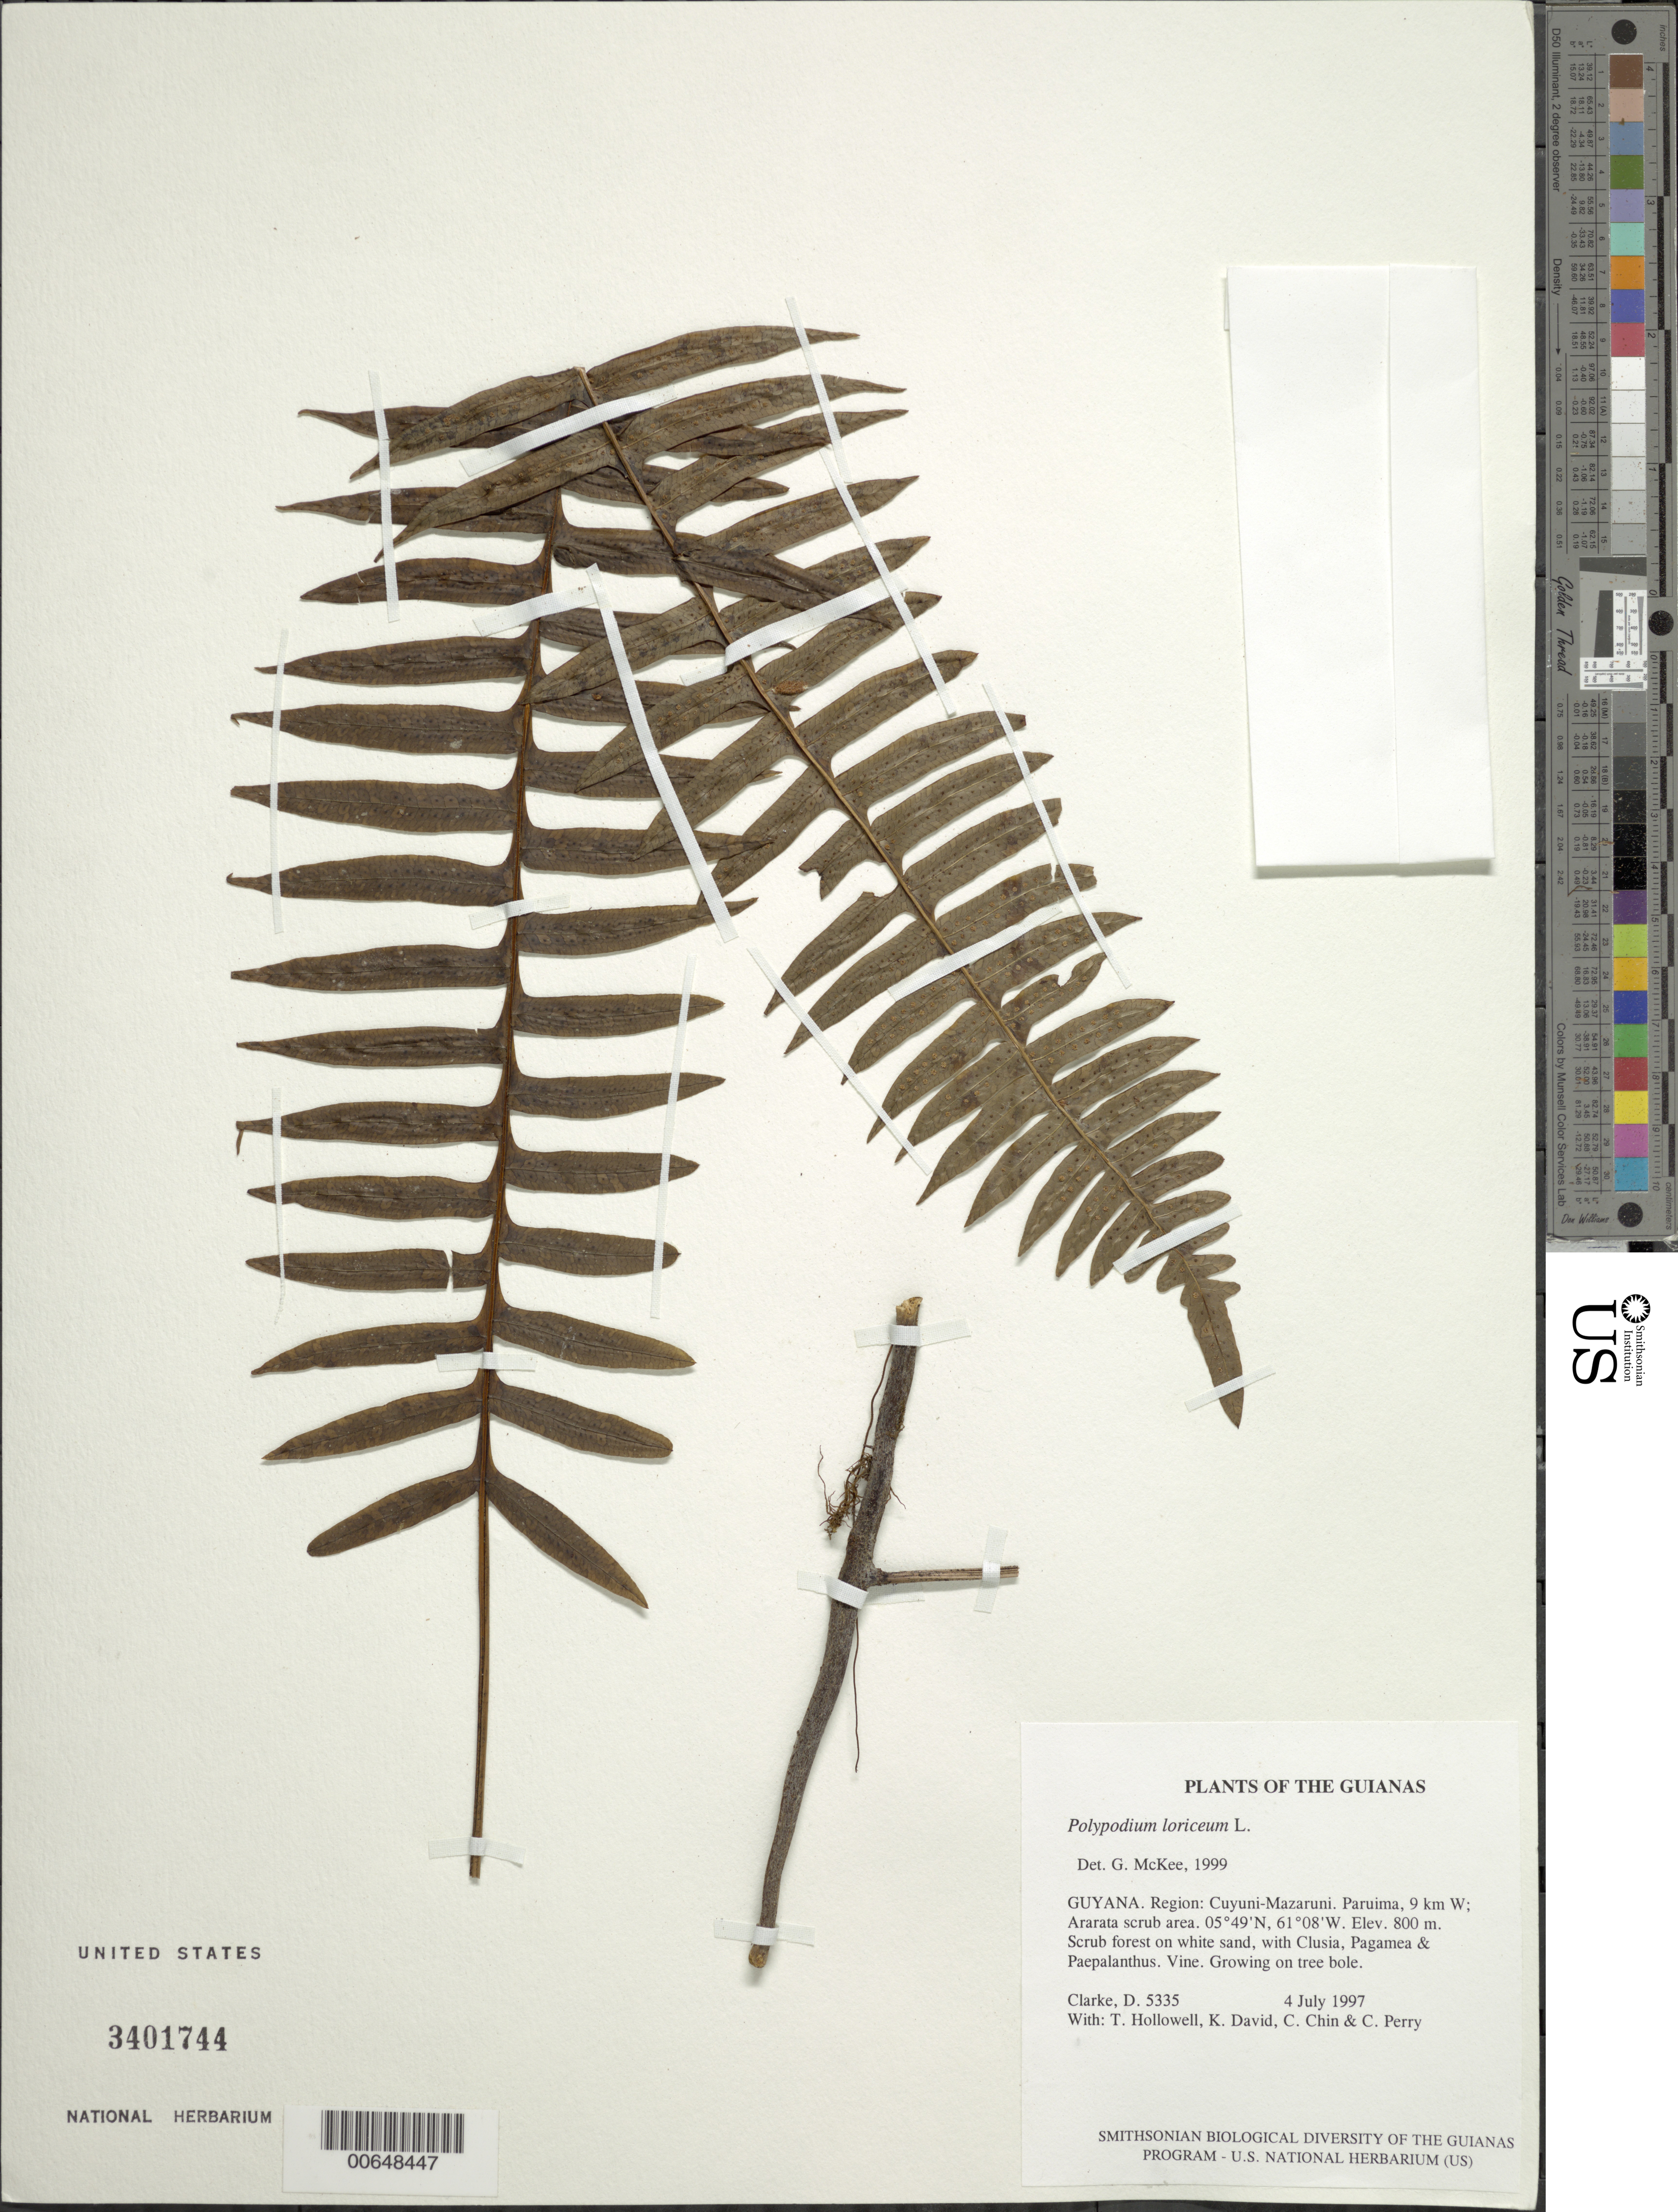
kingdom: Plantae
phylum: Tracheophyta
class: Polypodiopsida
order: Polypodiales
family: Polypodiaceae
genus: Serpocaulon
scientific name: Serpocaulon loriceum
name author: (L.) A.R. Sm.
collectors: H. D. Clarke, T. Hollowell, K. David, C. Chin & C. Perry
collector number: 5335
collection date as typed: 4 July 1997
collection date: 1997-07-04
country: Guyana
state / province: Cuyuni-Mazaruni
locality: Paruima, 9 km W; Ararata scrub area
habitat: Scrub forest on white sand, with Clusia, Pagamea & Paepalanthus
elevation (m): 800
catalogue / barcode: US 3401744